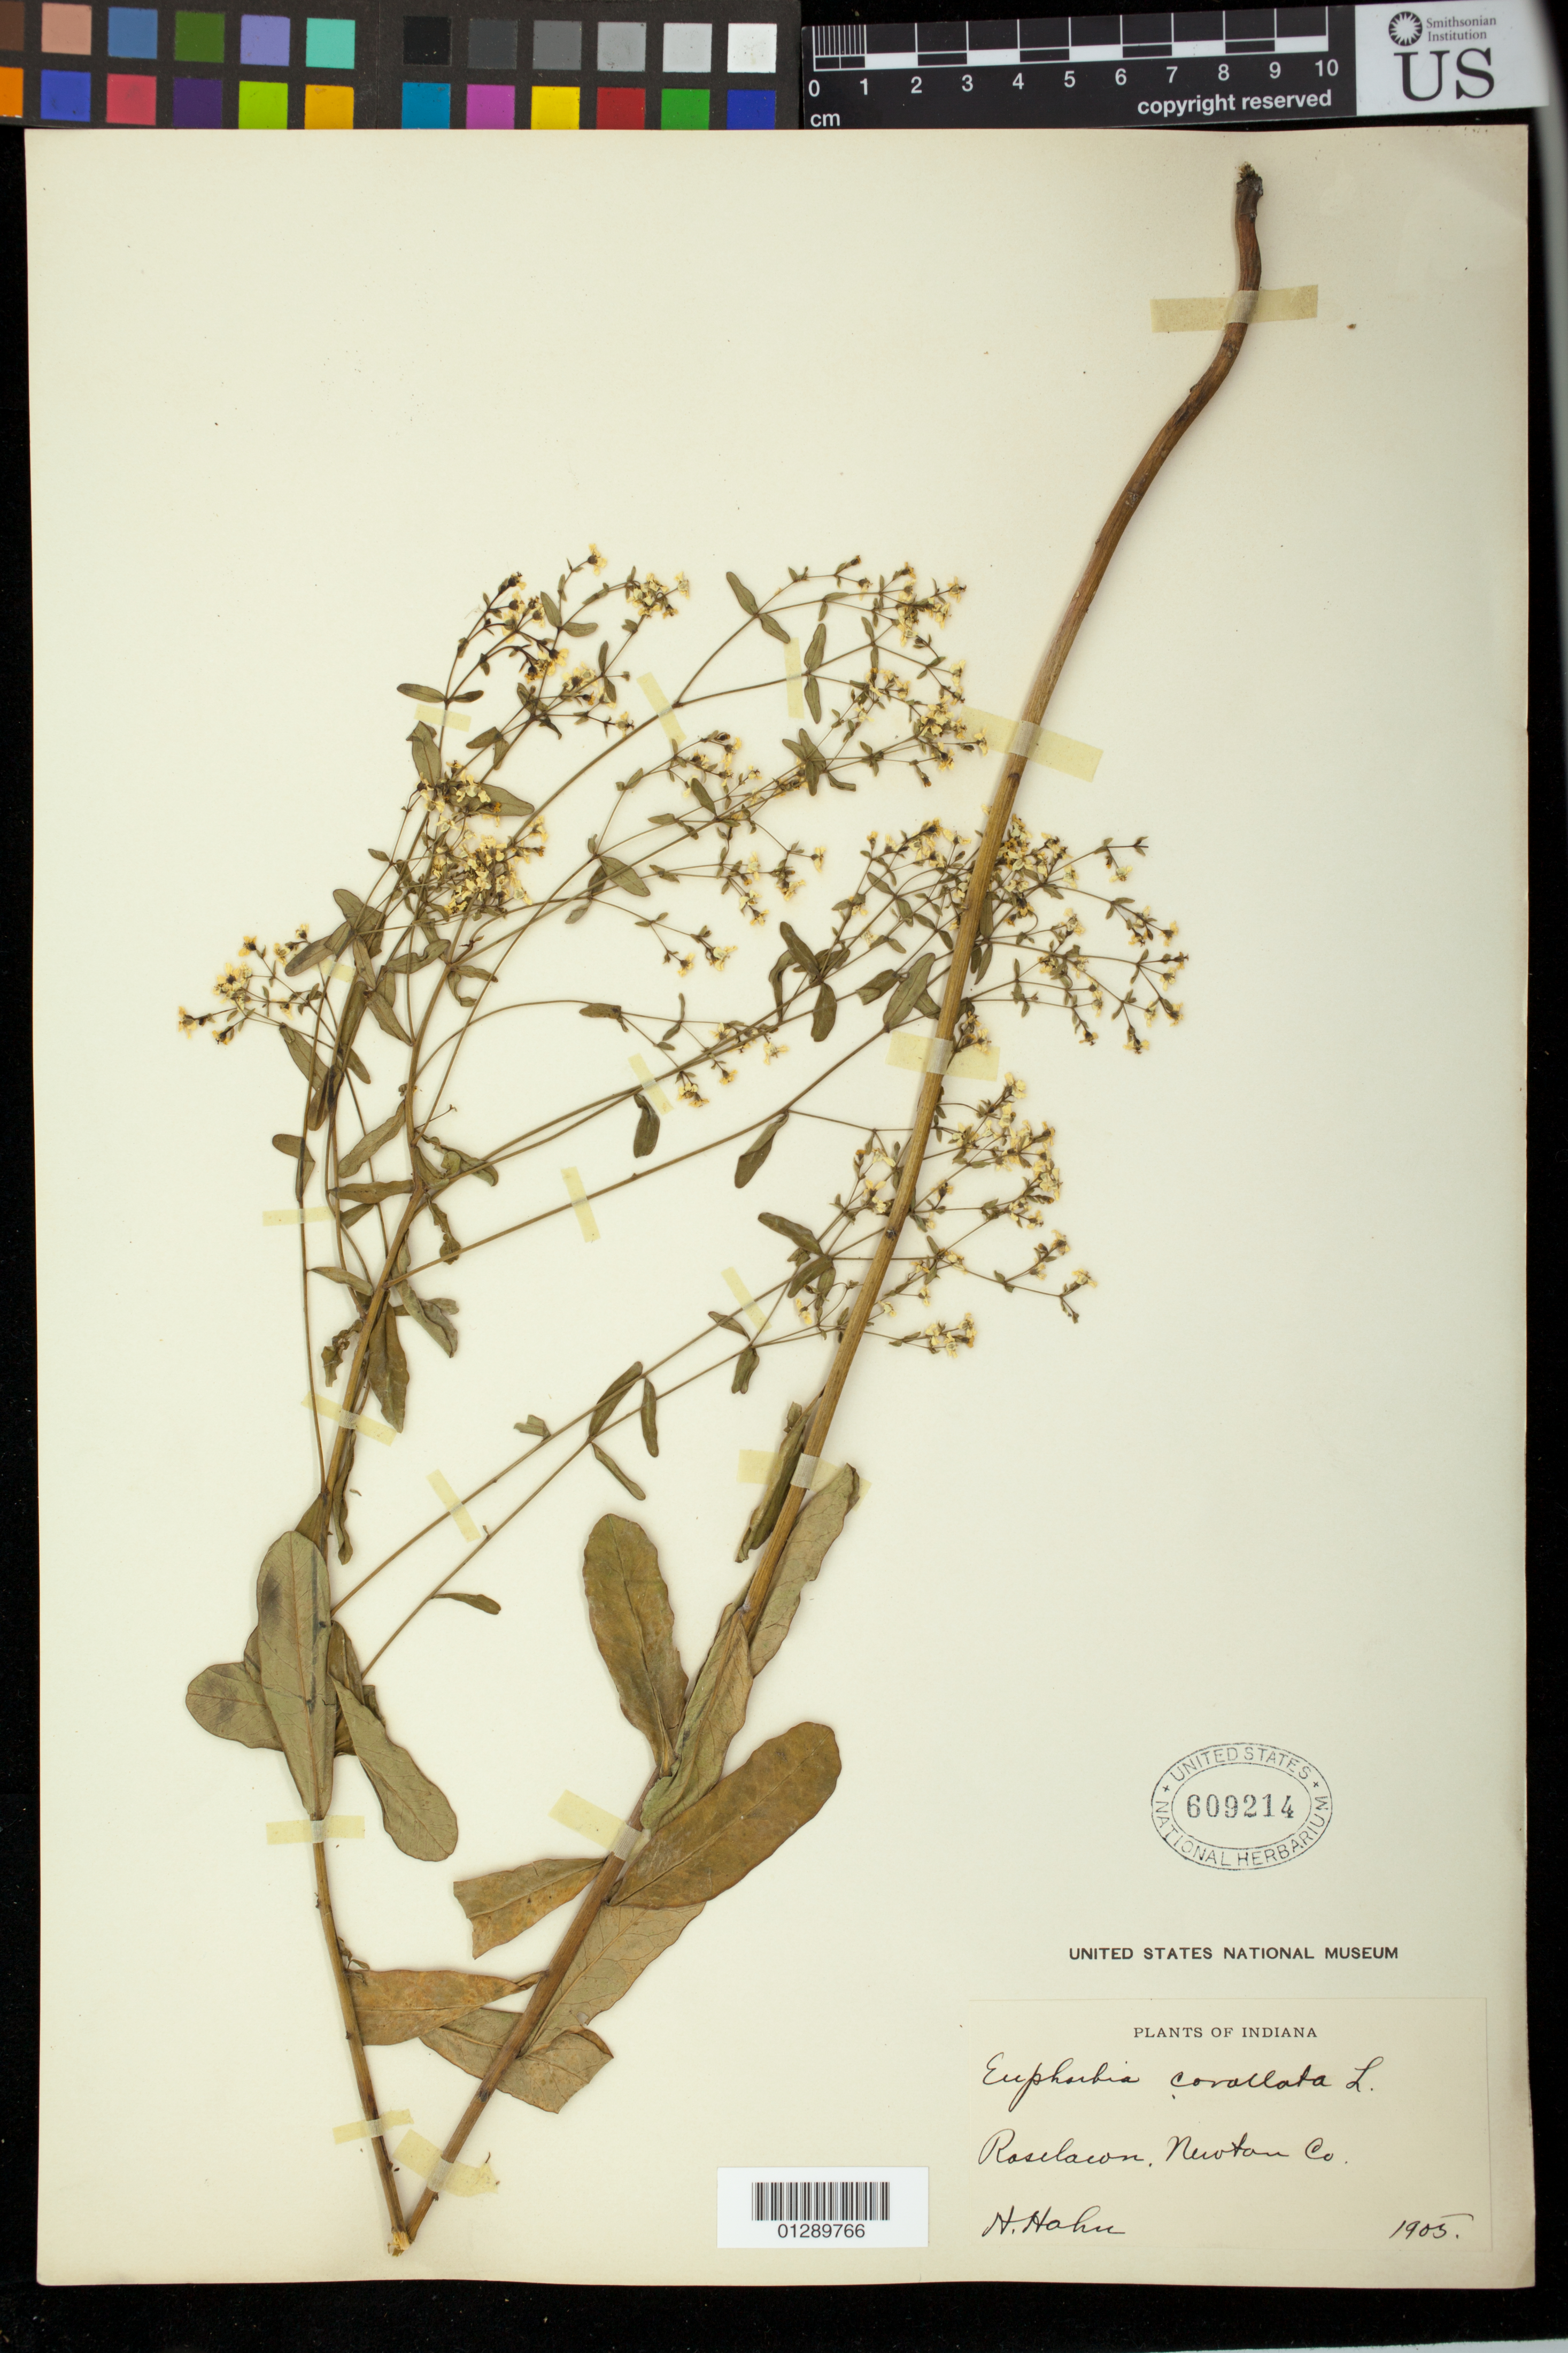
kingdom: Plantae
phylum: Tracheophyta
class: Magnoliopsida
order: Malpighiales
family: Euphorbiaceae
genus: Euphorbia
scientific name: Euphorbia corollata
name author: L.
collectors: H. Hahn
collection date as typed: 1905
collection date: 1905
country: United States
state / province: Indiana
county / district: Newton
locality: Roselawn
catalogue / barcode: US 609214